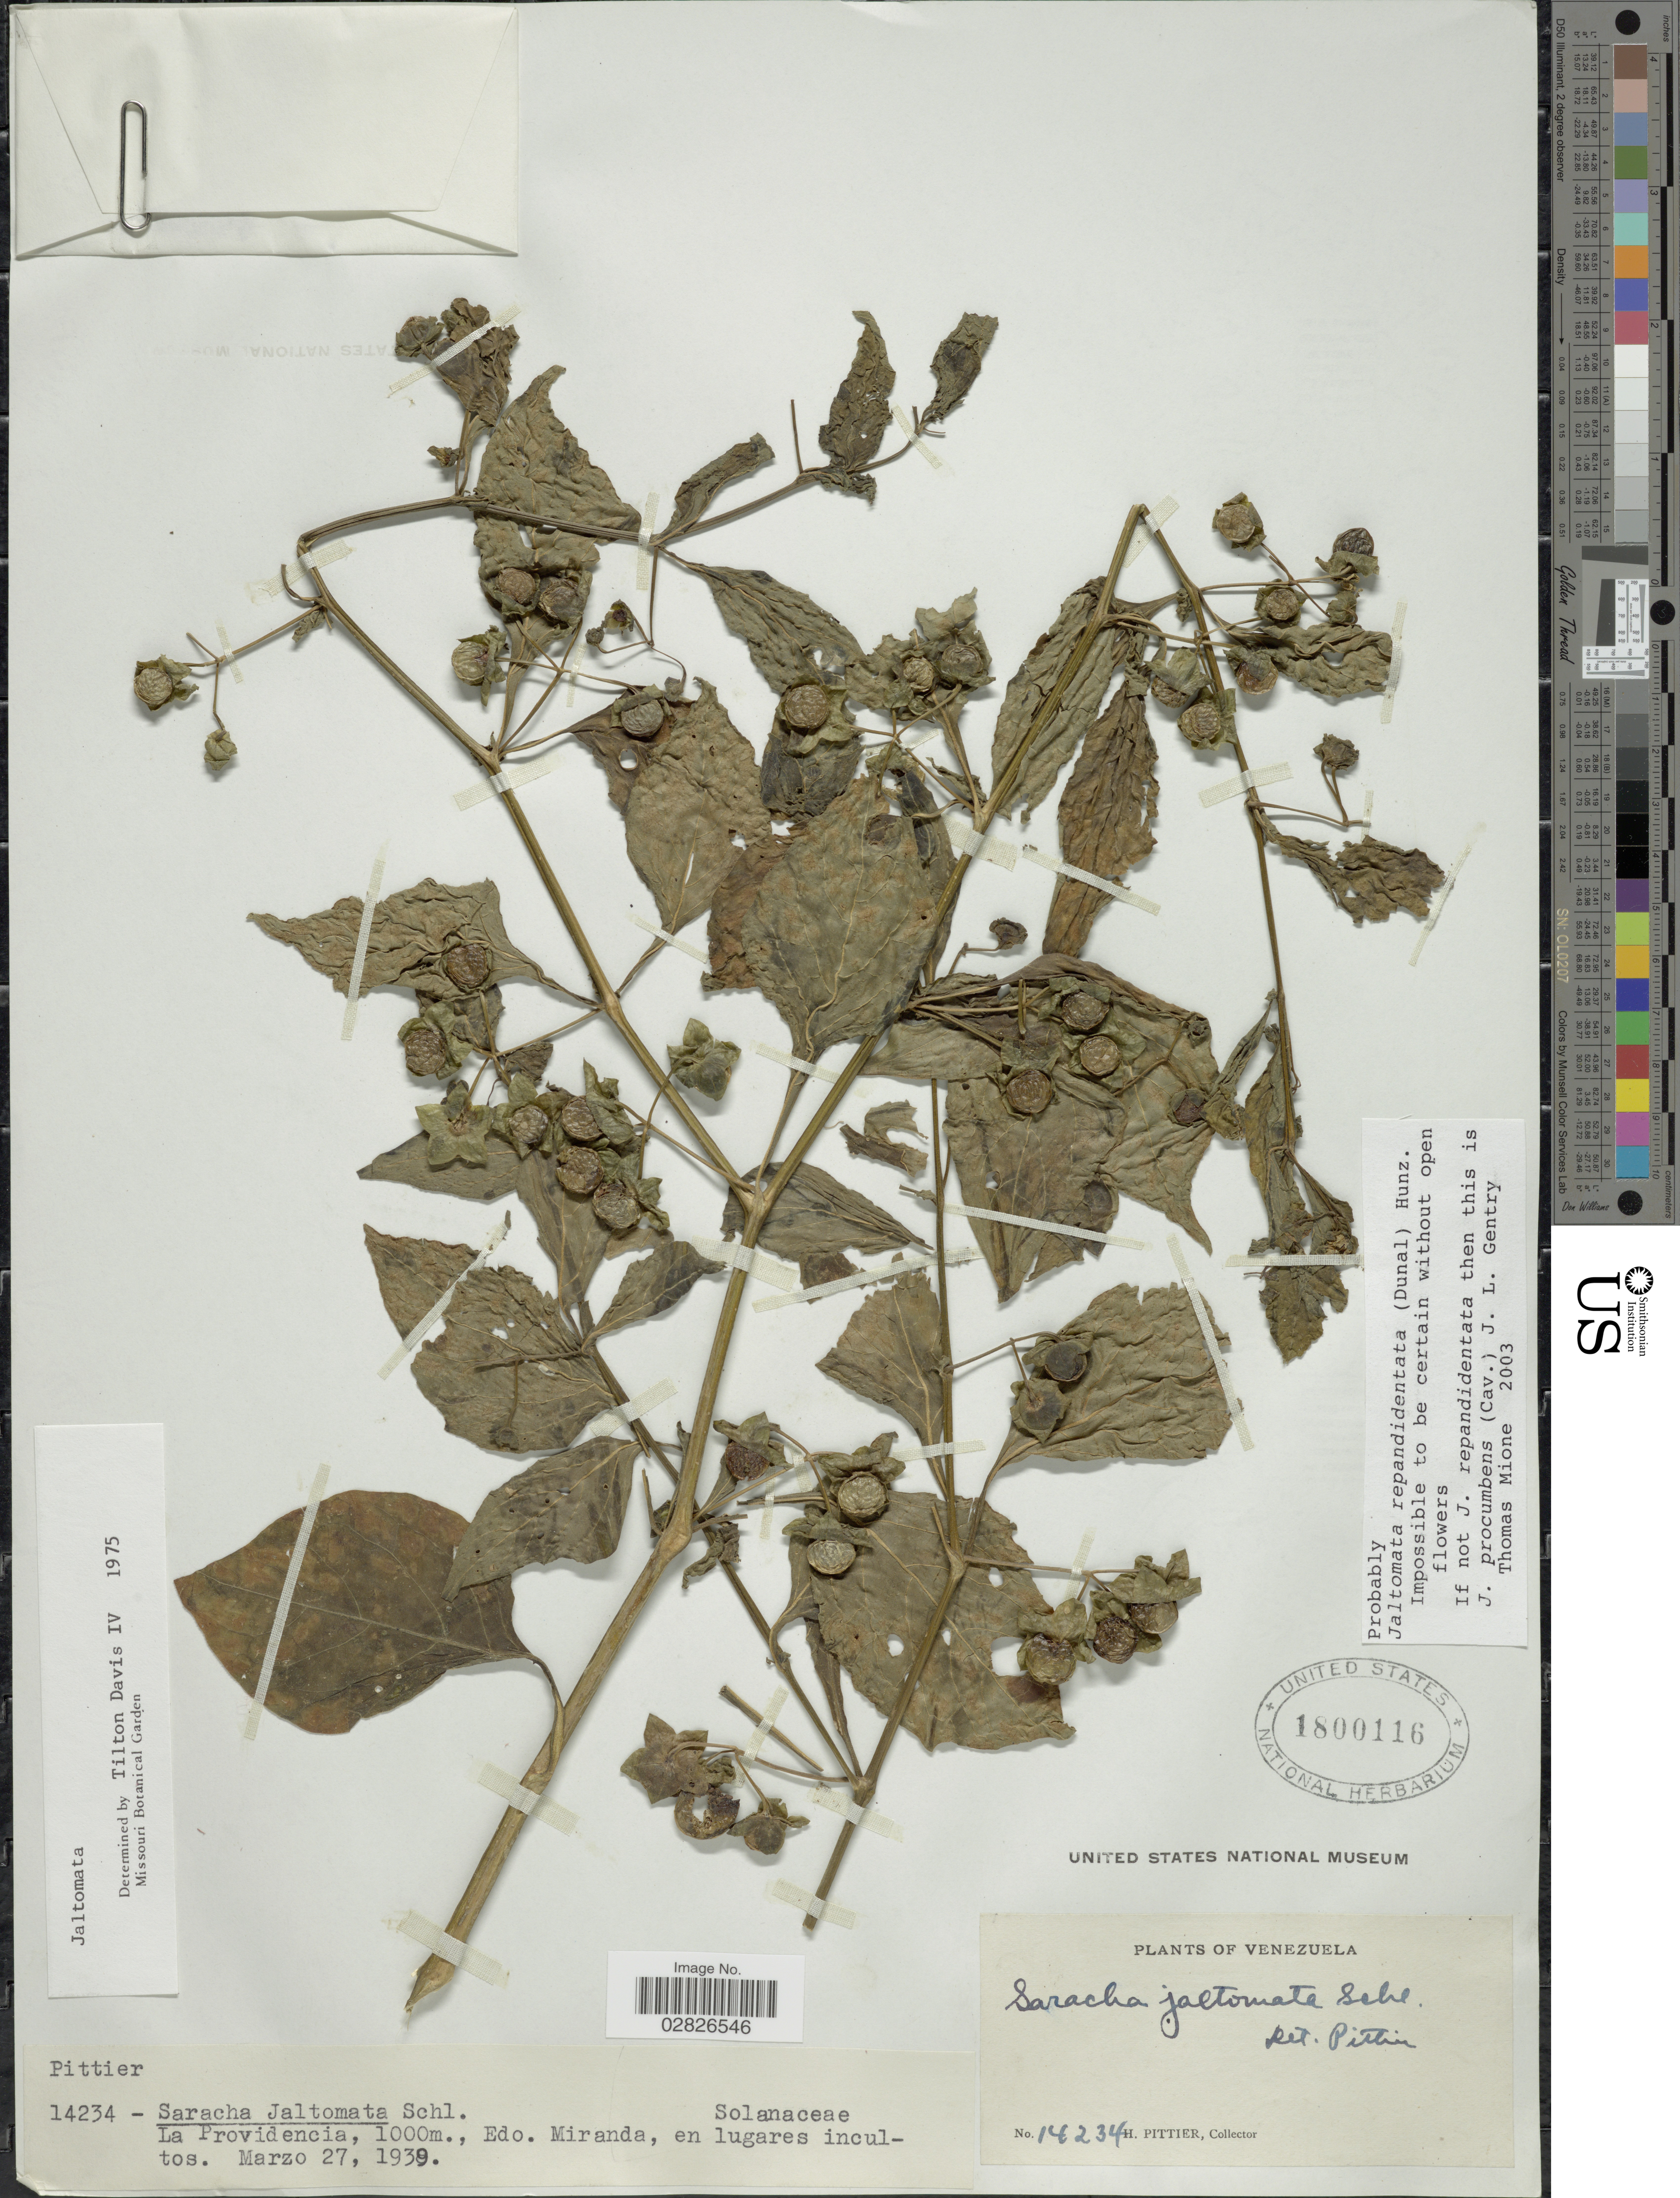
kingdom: Plantae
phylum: Tracheophyta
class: Magnoliopsida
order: Solanales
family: Solanaceae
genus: Jaltomata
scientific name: Jaltomata repandidentata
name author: (Dunal) Hunz.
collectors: H. F. Pittier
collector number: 14234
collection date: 1939-03-27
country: Venezuela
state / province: Miranda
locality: La Providencia, Edo. Miranda, en lugares incultos.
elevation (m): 1000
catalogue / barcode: US 1800116